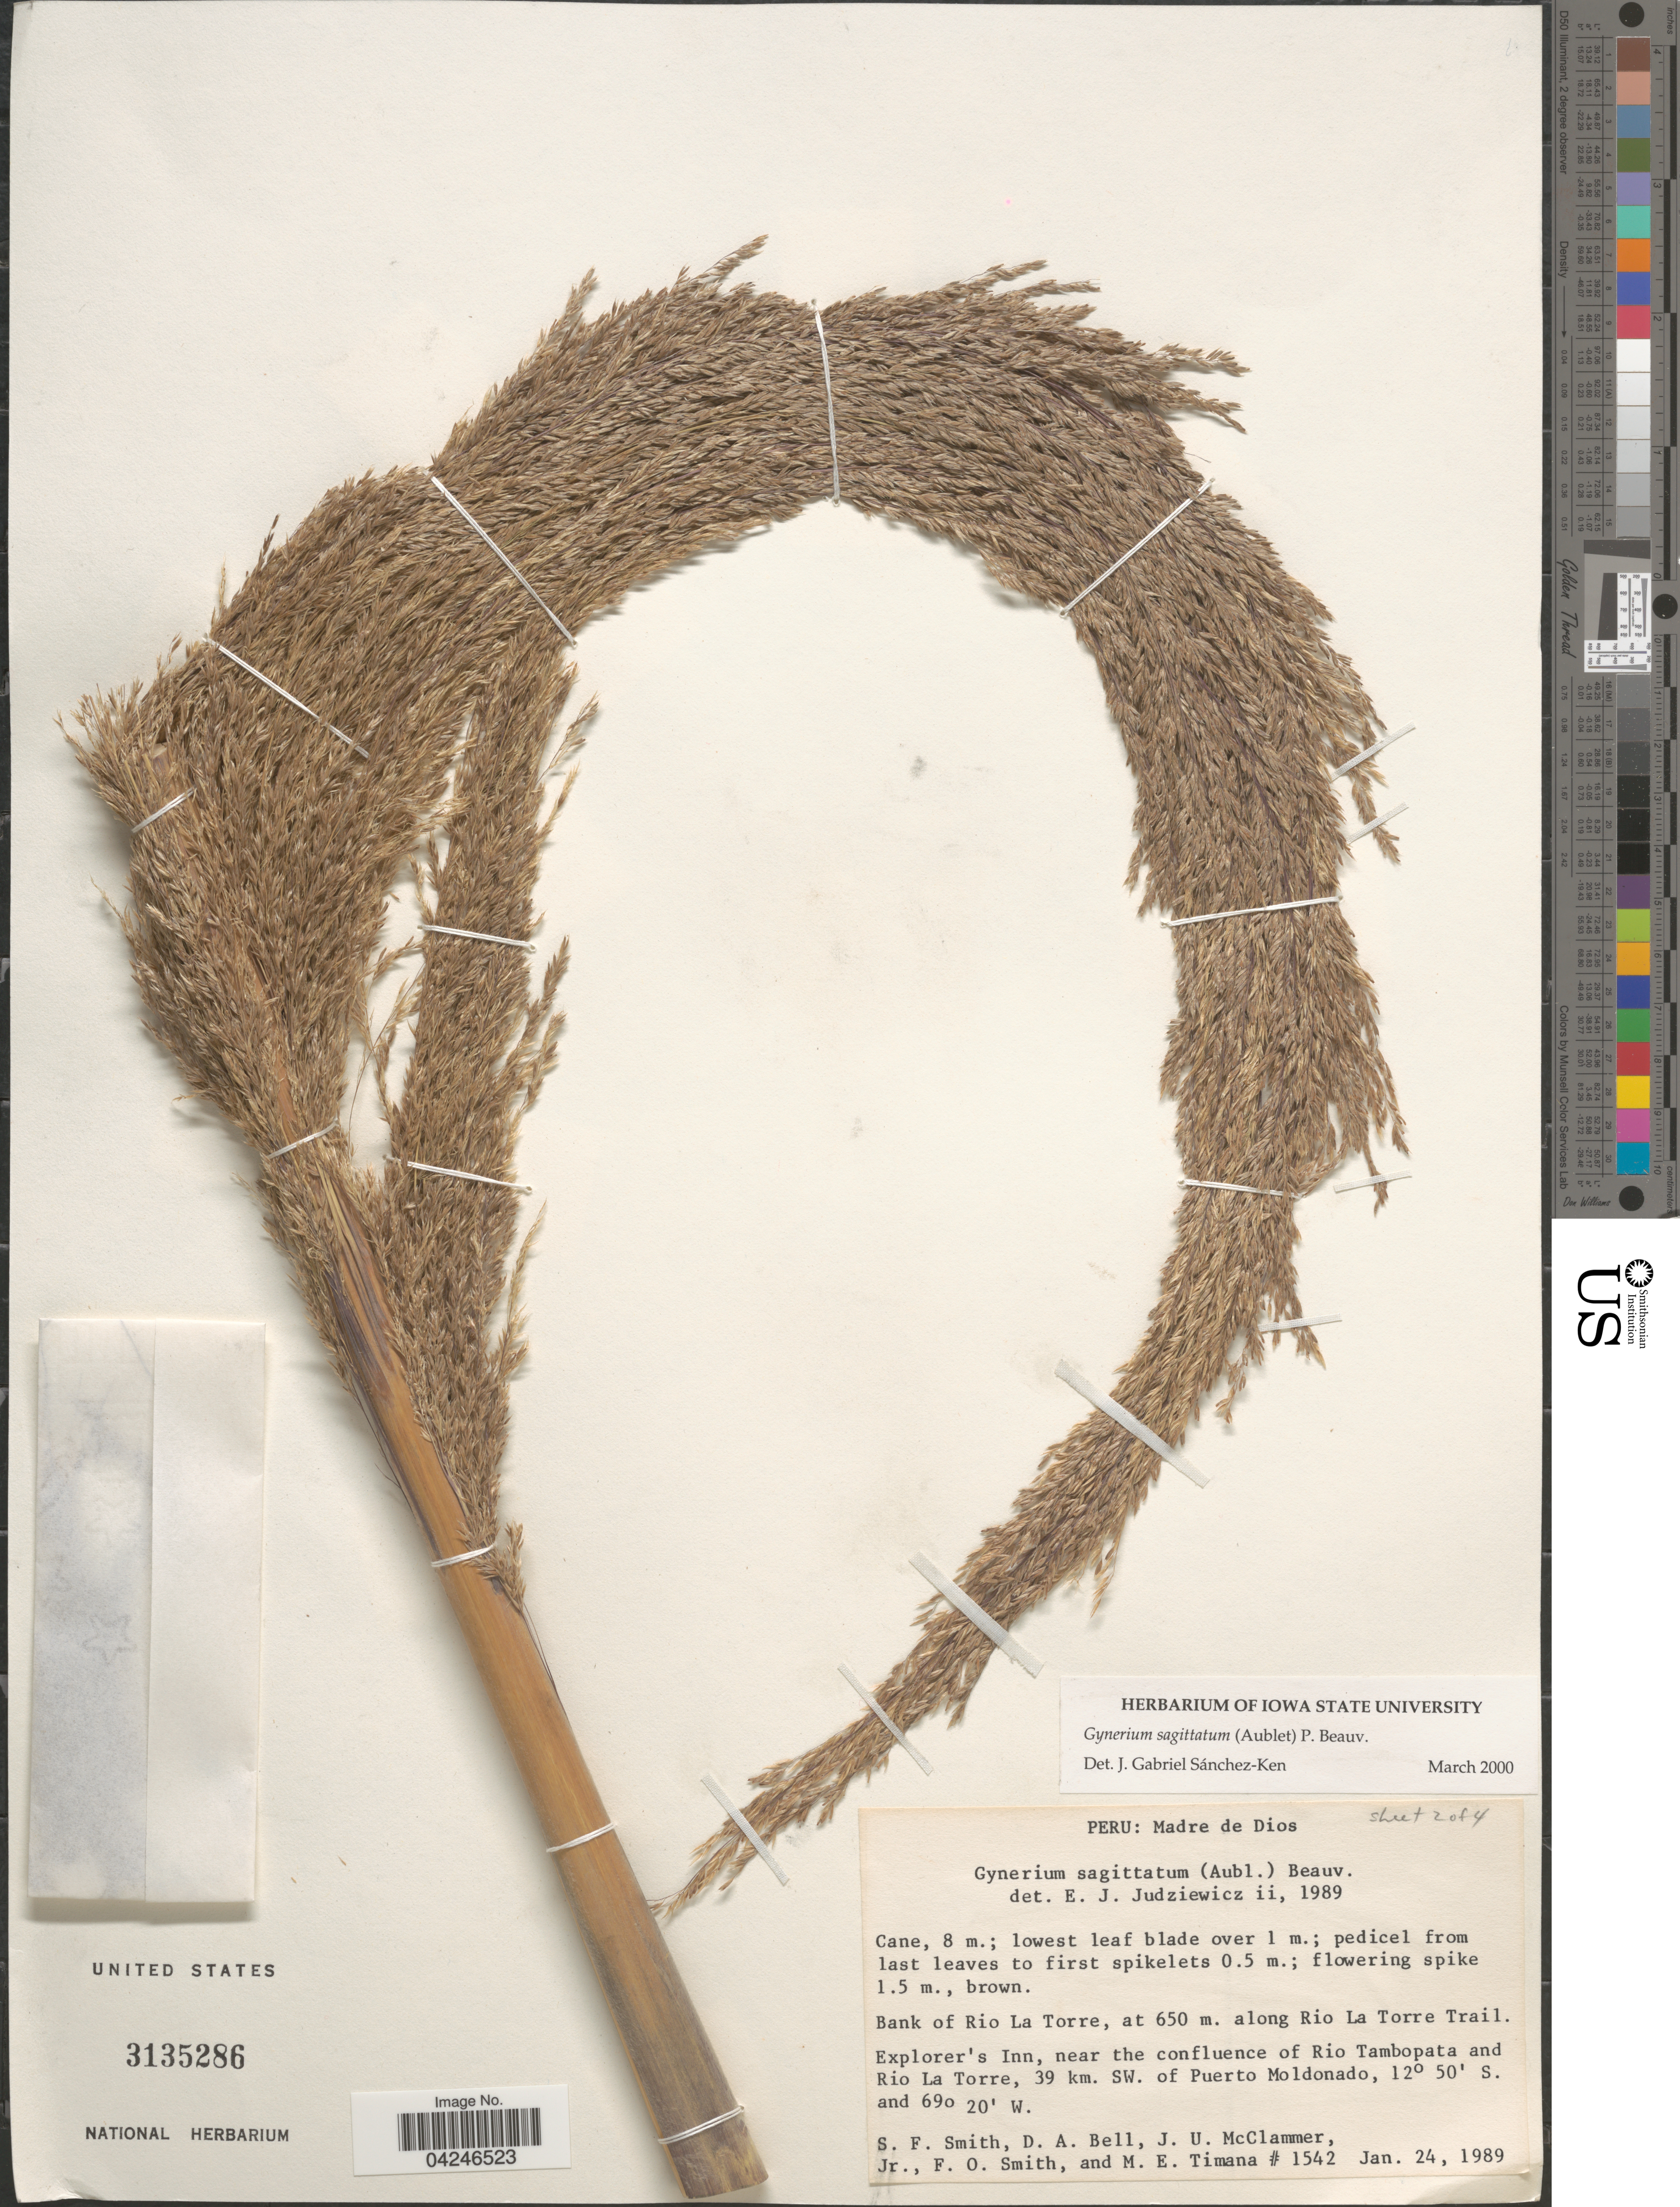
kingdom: Plantae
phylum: Tracheophyta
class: Liliopsida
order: Poales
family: Poaceae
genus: Gynerium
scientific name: Gynerium sagittatum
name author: (Aubl.) P. Beauv.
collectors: S.F. Smith, D. A. Bell, J. McClammer Jr. & F. Smith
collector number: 1542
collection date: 1989-01-24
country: Peru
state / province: Madre de Dios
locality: Bank of Rio La Torre, along Rio La Torre Trail. Explorer's Inn, near the confluence of Rio Tambopata and Rio La Torre, 39 km. SW. of Puerto Moldonado.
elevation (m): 650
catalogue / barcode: US 3135286